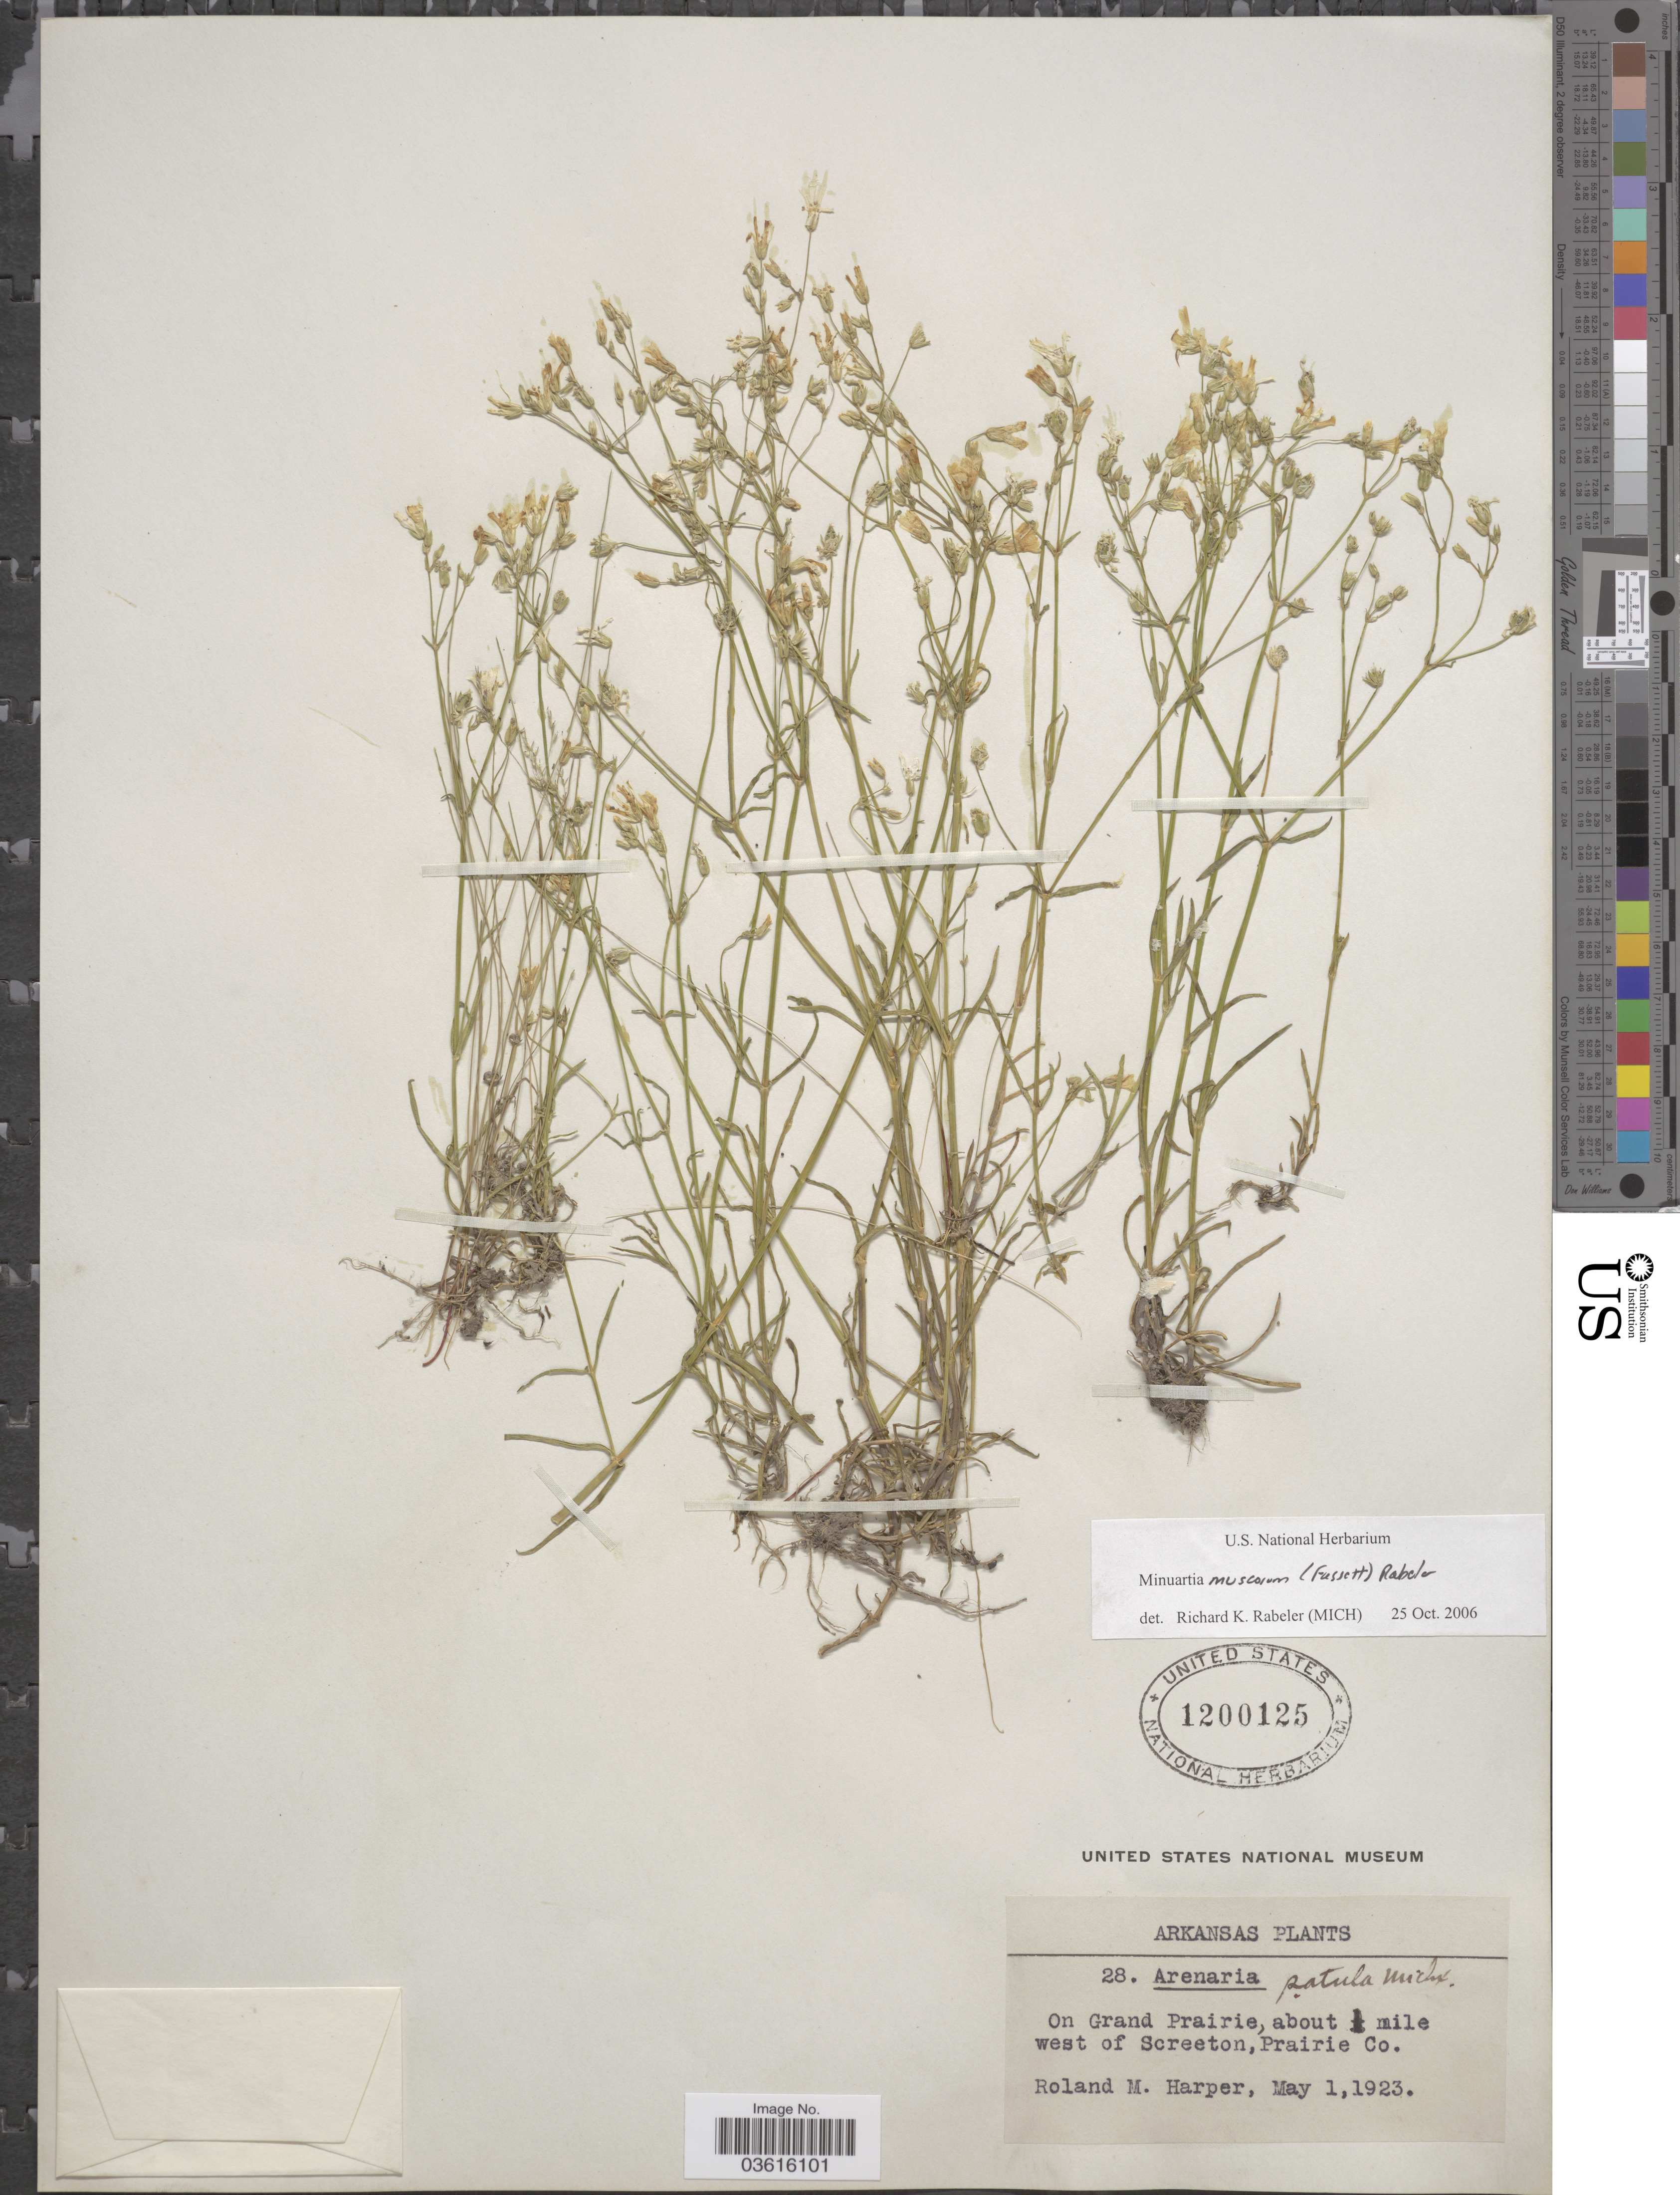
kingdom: Plantae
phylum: Tracheophyta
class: Magnoliopsida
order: Caryophyllales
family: Caryophyllaceae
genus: Minuartia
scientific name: Minuartia muscorum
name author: (Fassett) Rabeler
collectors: R. M. Harper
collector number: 28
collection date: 1923-05-01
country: United States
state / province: Arkansas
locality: On Grand Prairie, about 1 mile west of Screeton, Prairie Co.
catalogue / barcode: US 1200125